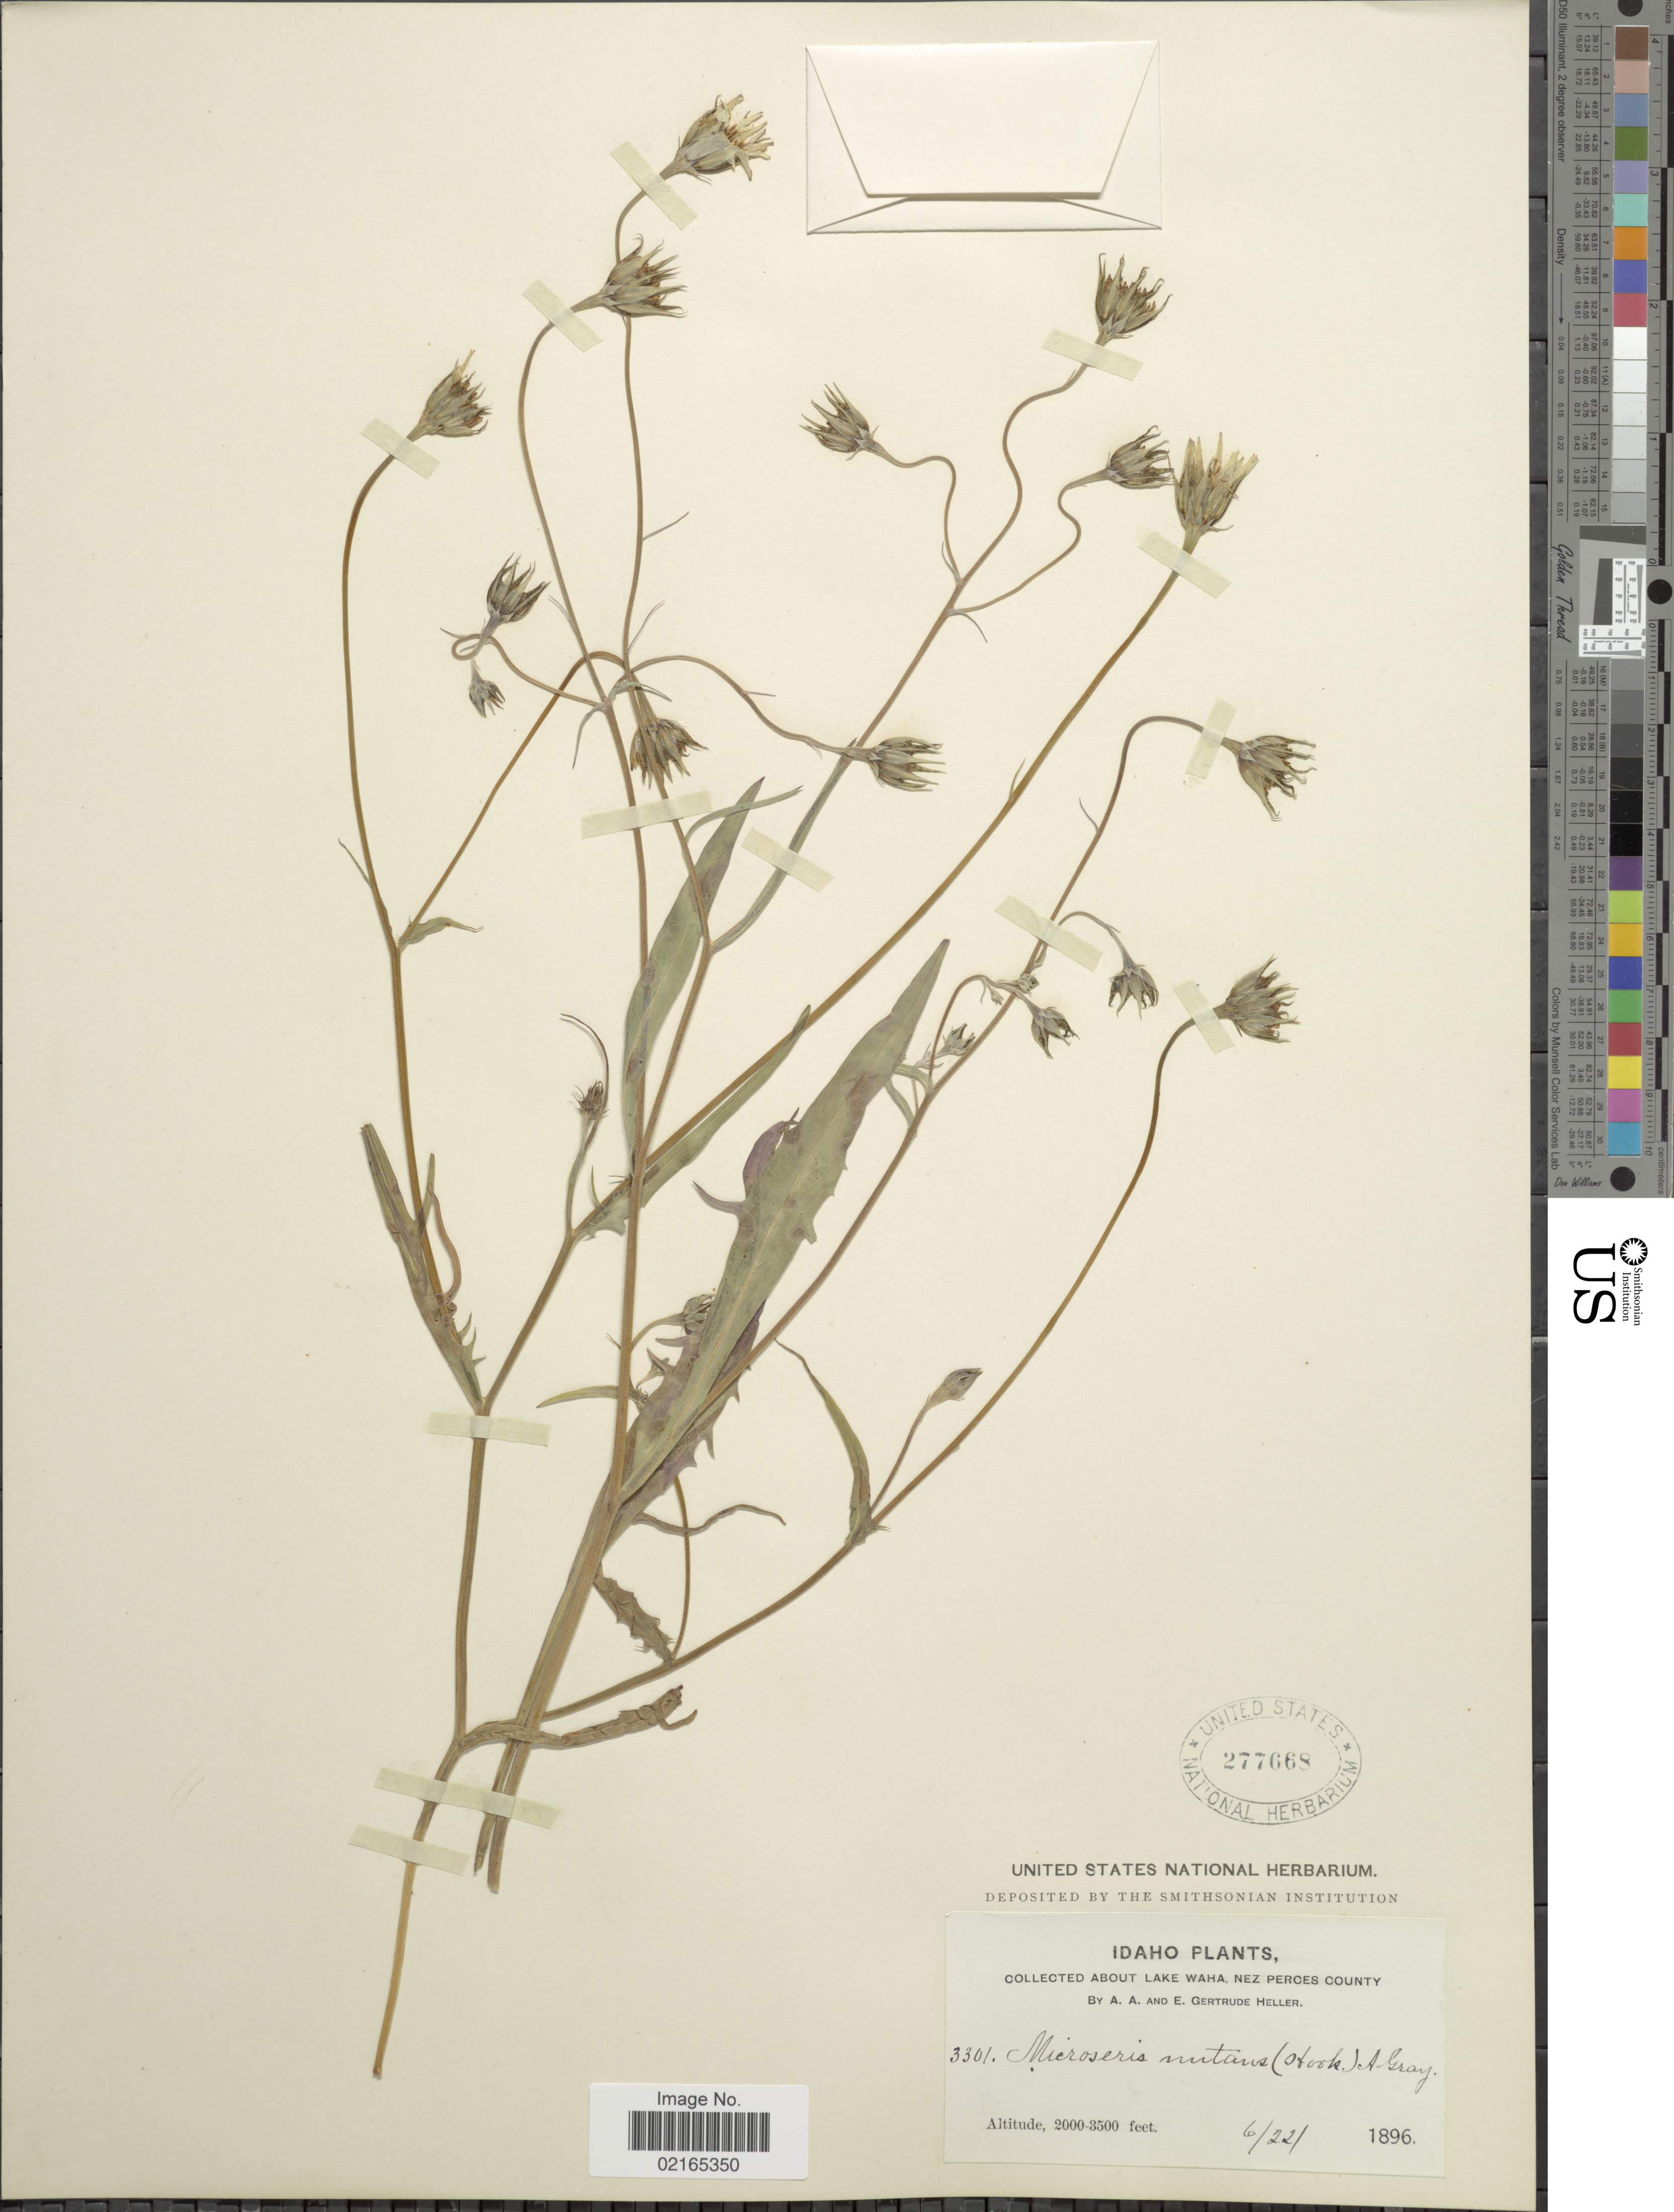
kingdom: Plantae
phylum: Tracheophyta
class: Magnoliopsida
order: Asterales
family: Asteraceae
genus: Microseris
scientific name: Microseris nutans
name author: (Hook.) Sch. Bip.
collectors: A. A. Heller & E. G. Heller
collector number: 3301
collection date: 1896-06-22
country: United States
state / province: Idaho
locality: Lake Waha, Nez Perces County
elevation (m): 610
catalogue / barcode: US 277668